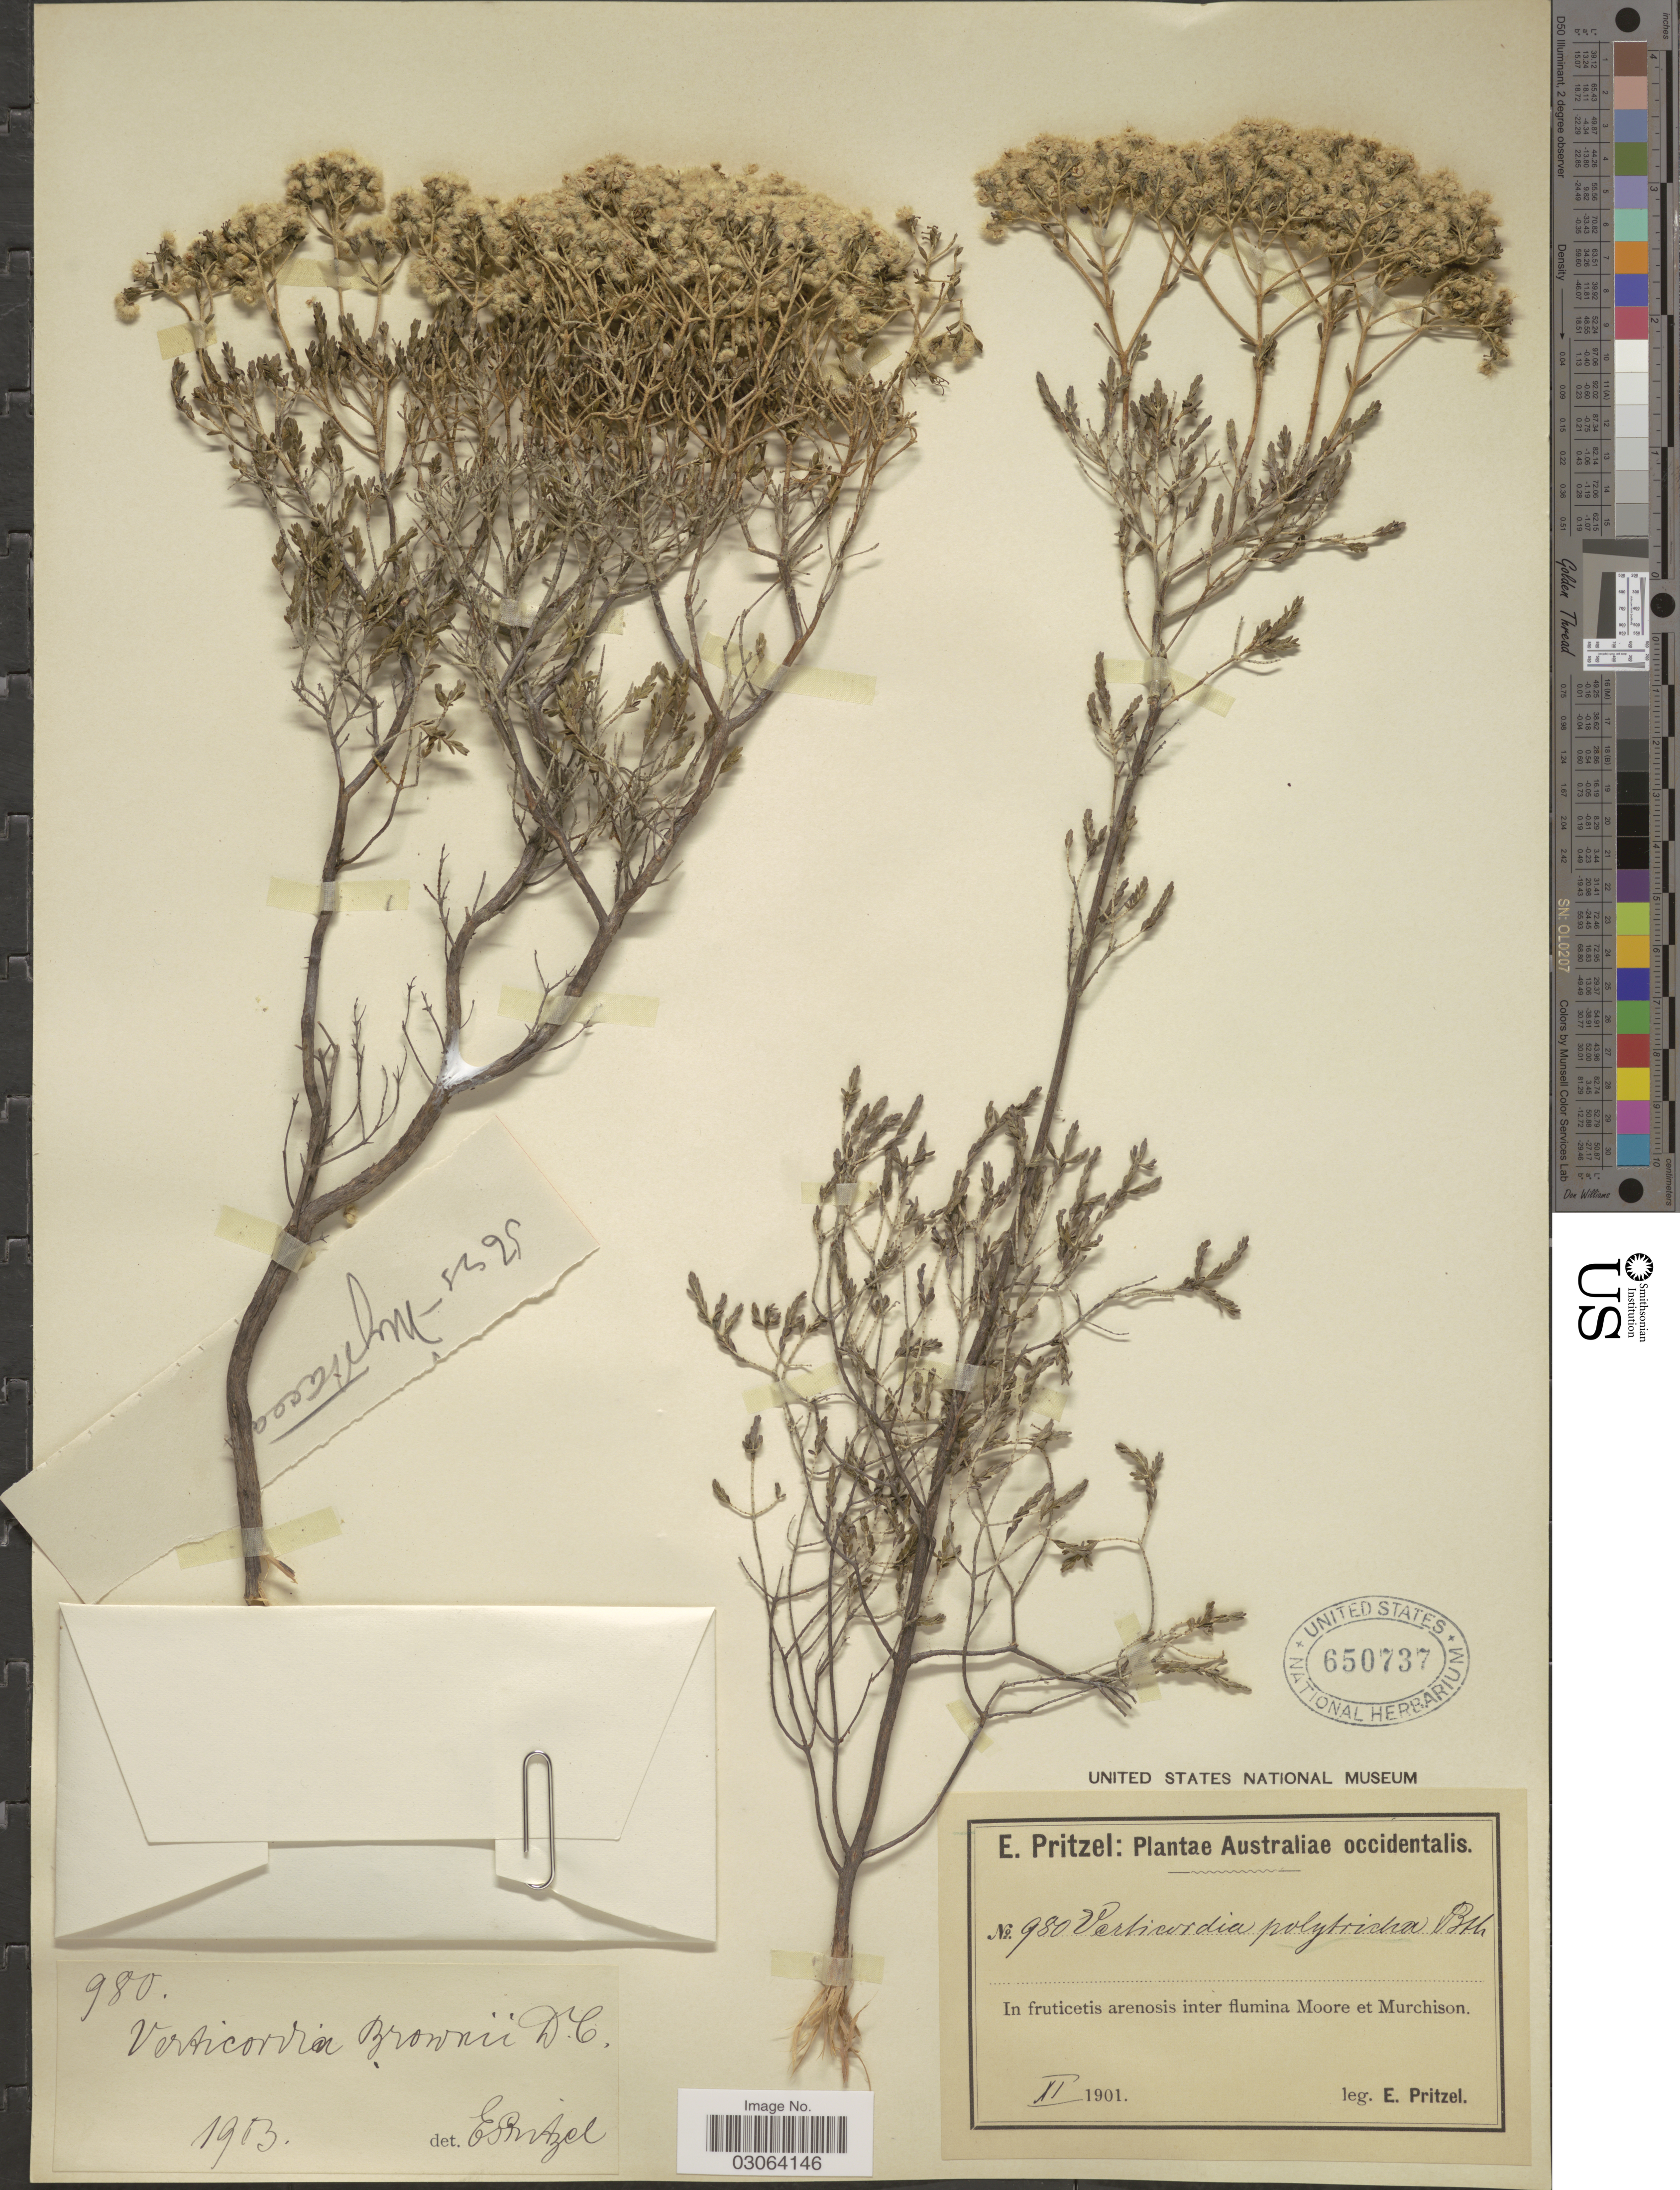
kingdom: Plantae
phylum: Tracheophyta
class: Magnoliopsida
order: Myrtales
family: Myrtaceae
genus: Verticordia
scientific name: Verticordia brownii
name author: (Desf.) A. Cunn. ex DC.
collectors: E. G. Pritzel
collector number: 980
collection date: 1901-11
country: Australia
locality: Australiae occidentale, In fruticetis arenosis inter flumina Moore et Murchison.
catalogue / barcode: US 650737